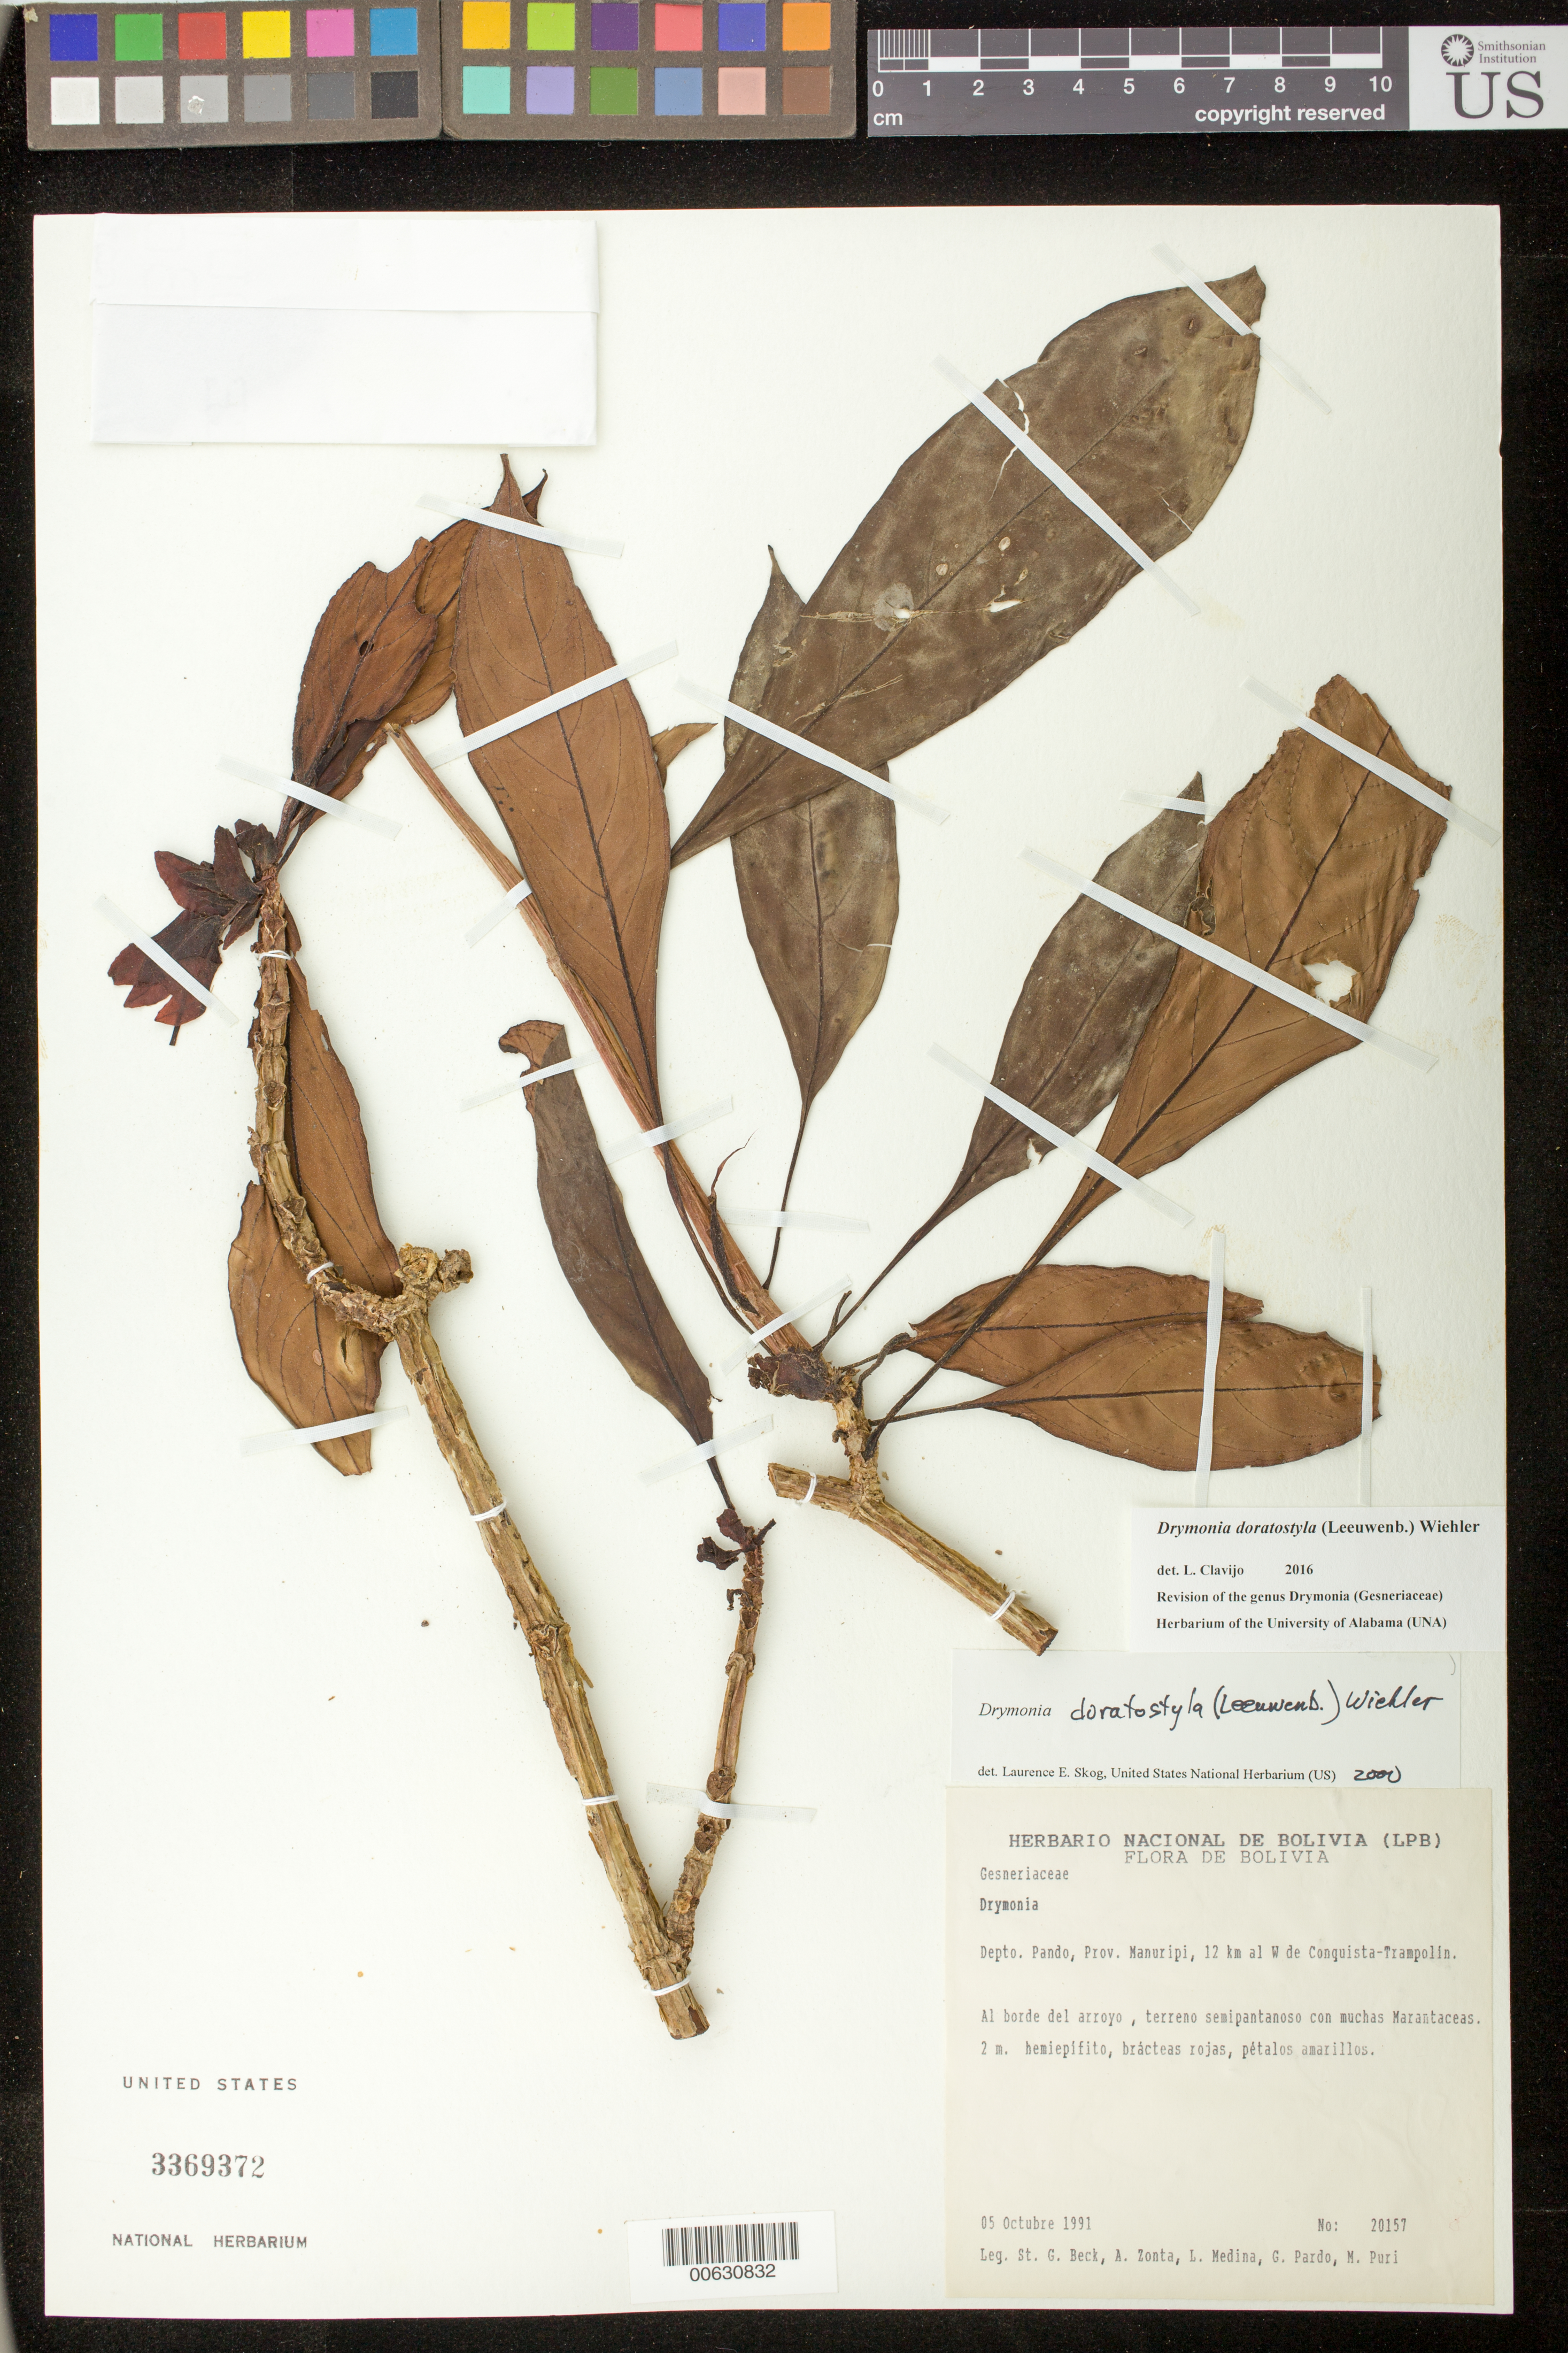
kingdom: Plantae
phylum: Tracheophyta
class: Magnoliopsida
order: Lamiales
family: Gesneriaceae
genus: Drymonia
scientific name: Drymonia doratostyla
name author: (Leeuwenb.) Wiehler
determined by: Skog, Laurence E.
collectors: S. G. Beck, A. Zonta, L. Medina, G. Pardo & M. Puri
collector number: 20157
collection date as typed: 05 Oct 1991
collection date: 1991-10-05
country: Bolivia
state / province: Pando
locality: Prov. Manuripi, 12 km al W de Conquista-Tramplin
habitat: Al borde del arroyo, terreno semipantanoso con muchas Marantaceas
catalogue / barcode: US 3369372